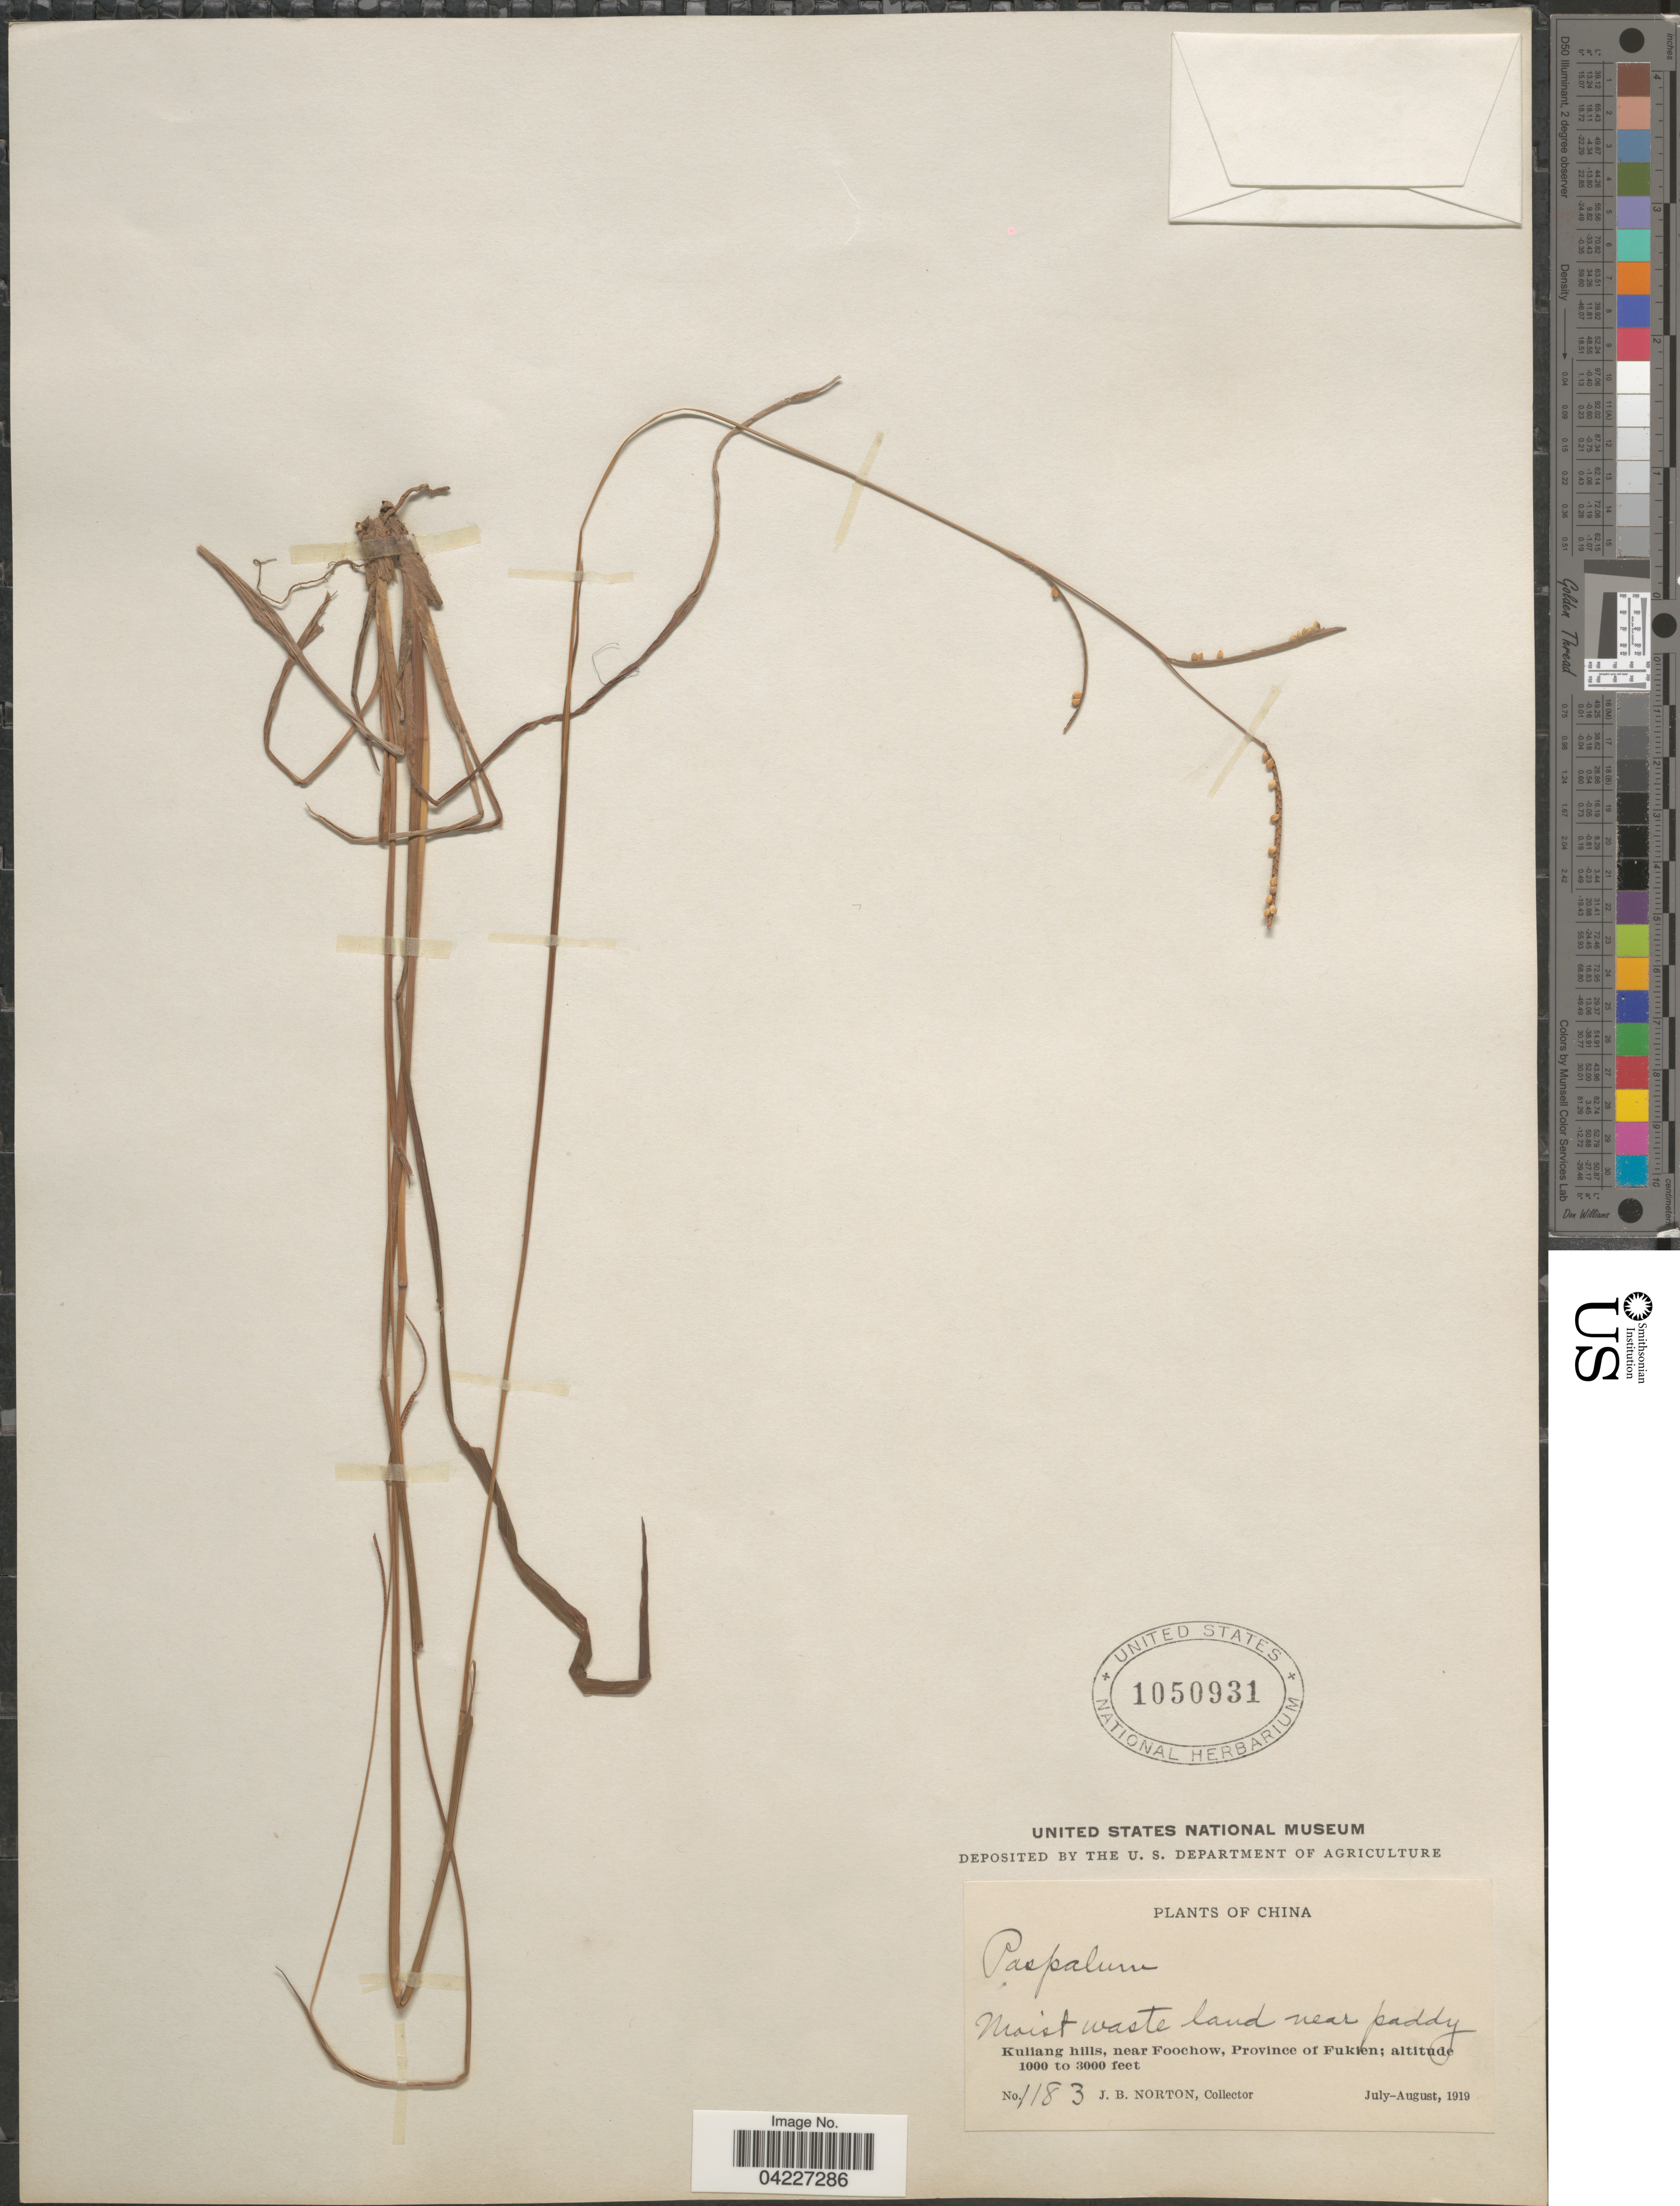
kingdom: Plantae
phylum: Tracheophyta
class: Liliopsida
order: Poales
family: Poaceae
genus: Paspalum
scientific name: Paspalum orbiculare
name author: G. Forst.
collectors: J. B. Norton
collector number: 1183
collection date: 1919-07/1919-08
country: China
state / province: Fujian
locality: Moist waste land near paddy. Kuliang hills, near Foochow, Province of Fukien.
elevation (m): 305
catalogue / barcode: US 1050931